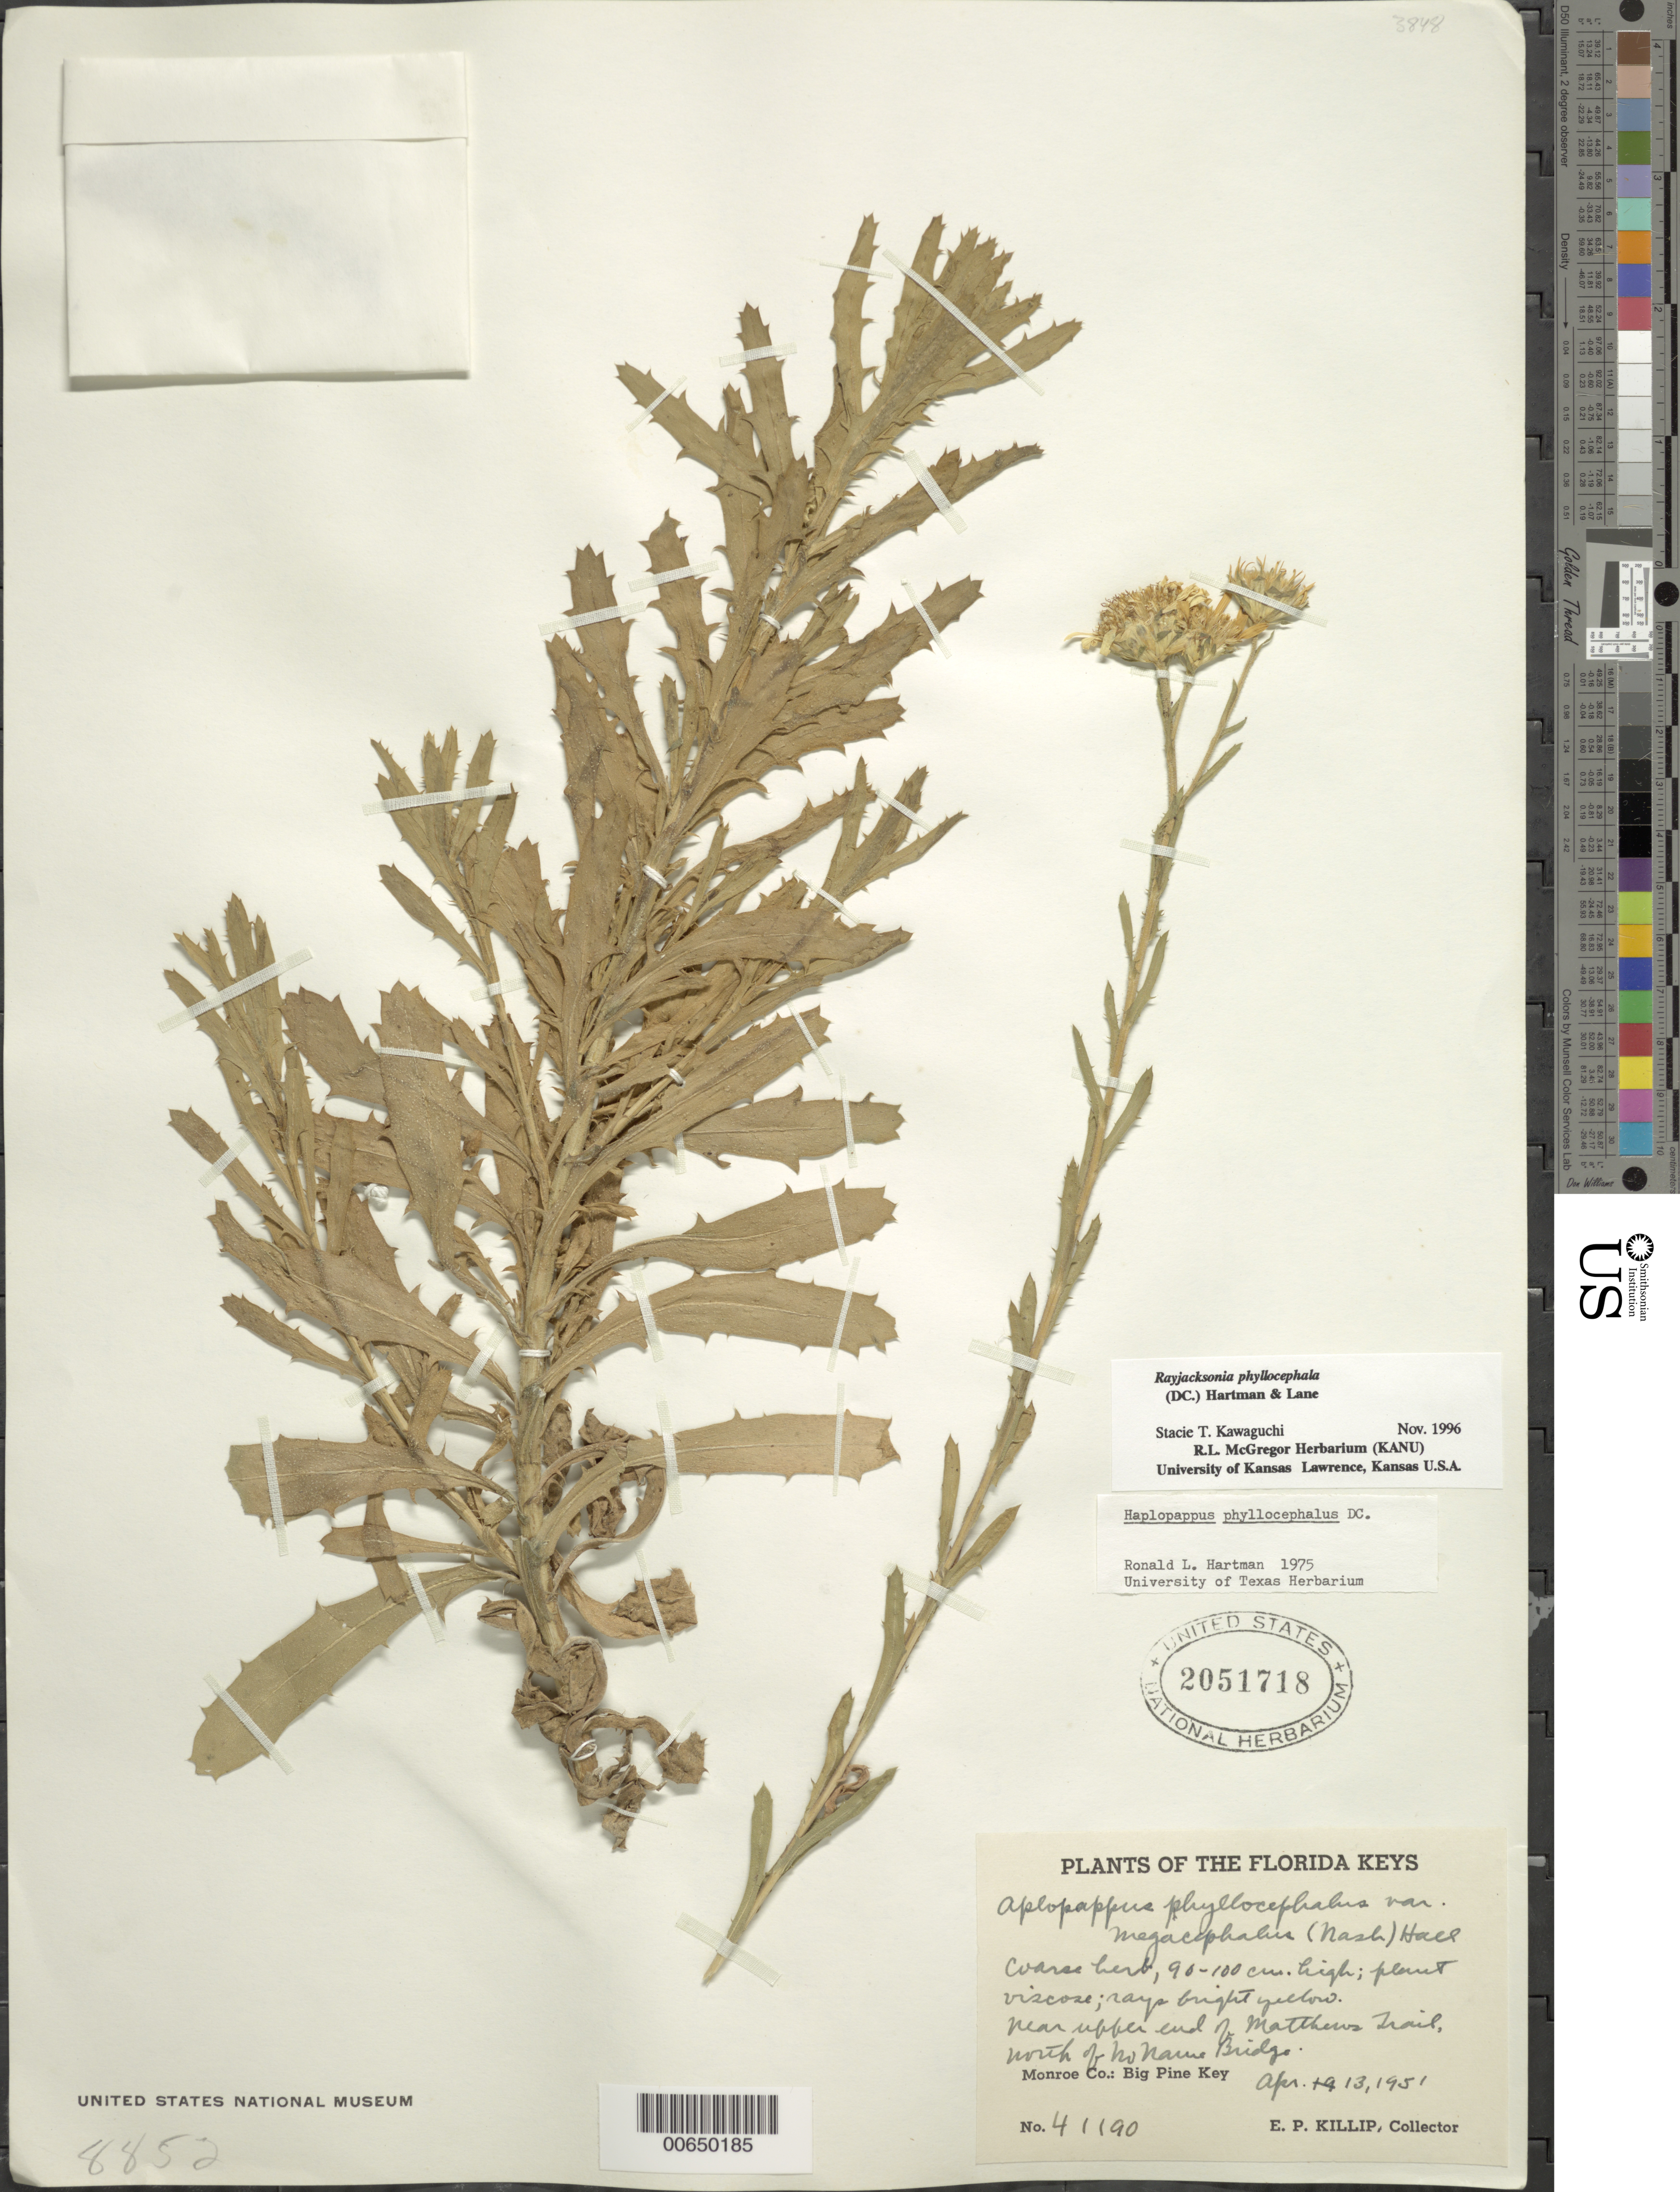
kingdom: Plantae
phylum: Tracheophyta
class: Magnoliopsida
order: Asterales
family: Asteraceae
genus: Rayjacksonia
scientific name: Rayjacksonia phyllocephala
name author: (DC.) R.L. Hartm. & M.A. Lane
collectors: E. P. Killip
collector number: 41190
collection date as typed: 13 Apr 1951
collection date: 1951-04-13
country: United States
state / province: Florida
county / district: Monroe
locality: Near upper end of Matthews Trail, N of No Name Bridge; Big Pine Key.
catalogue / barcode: US 2051718